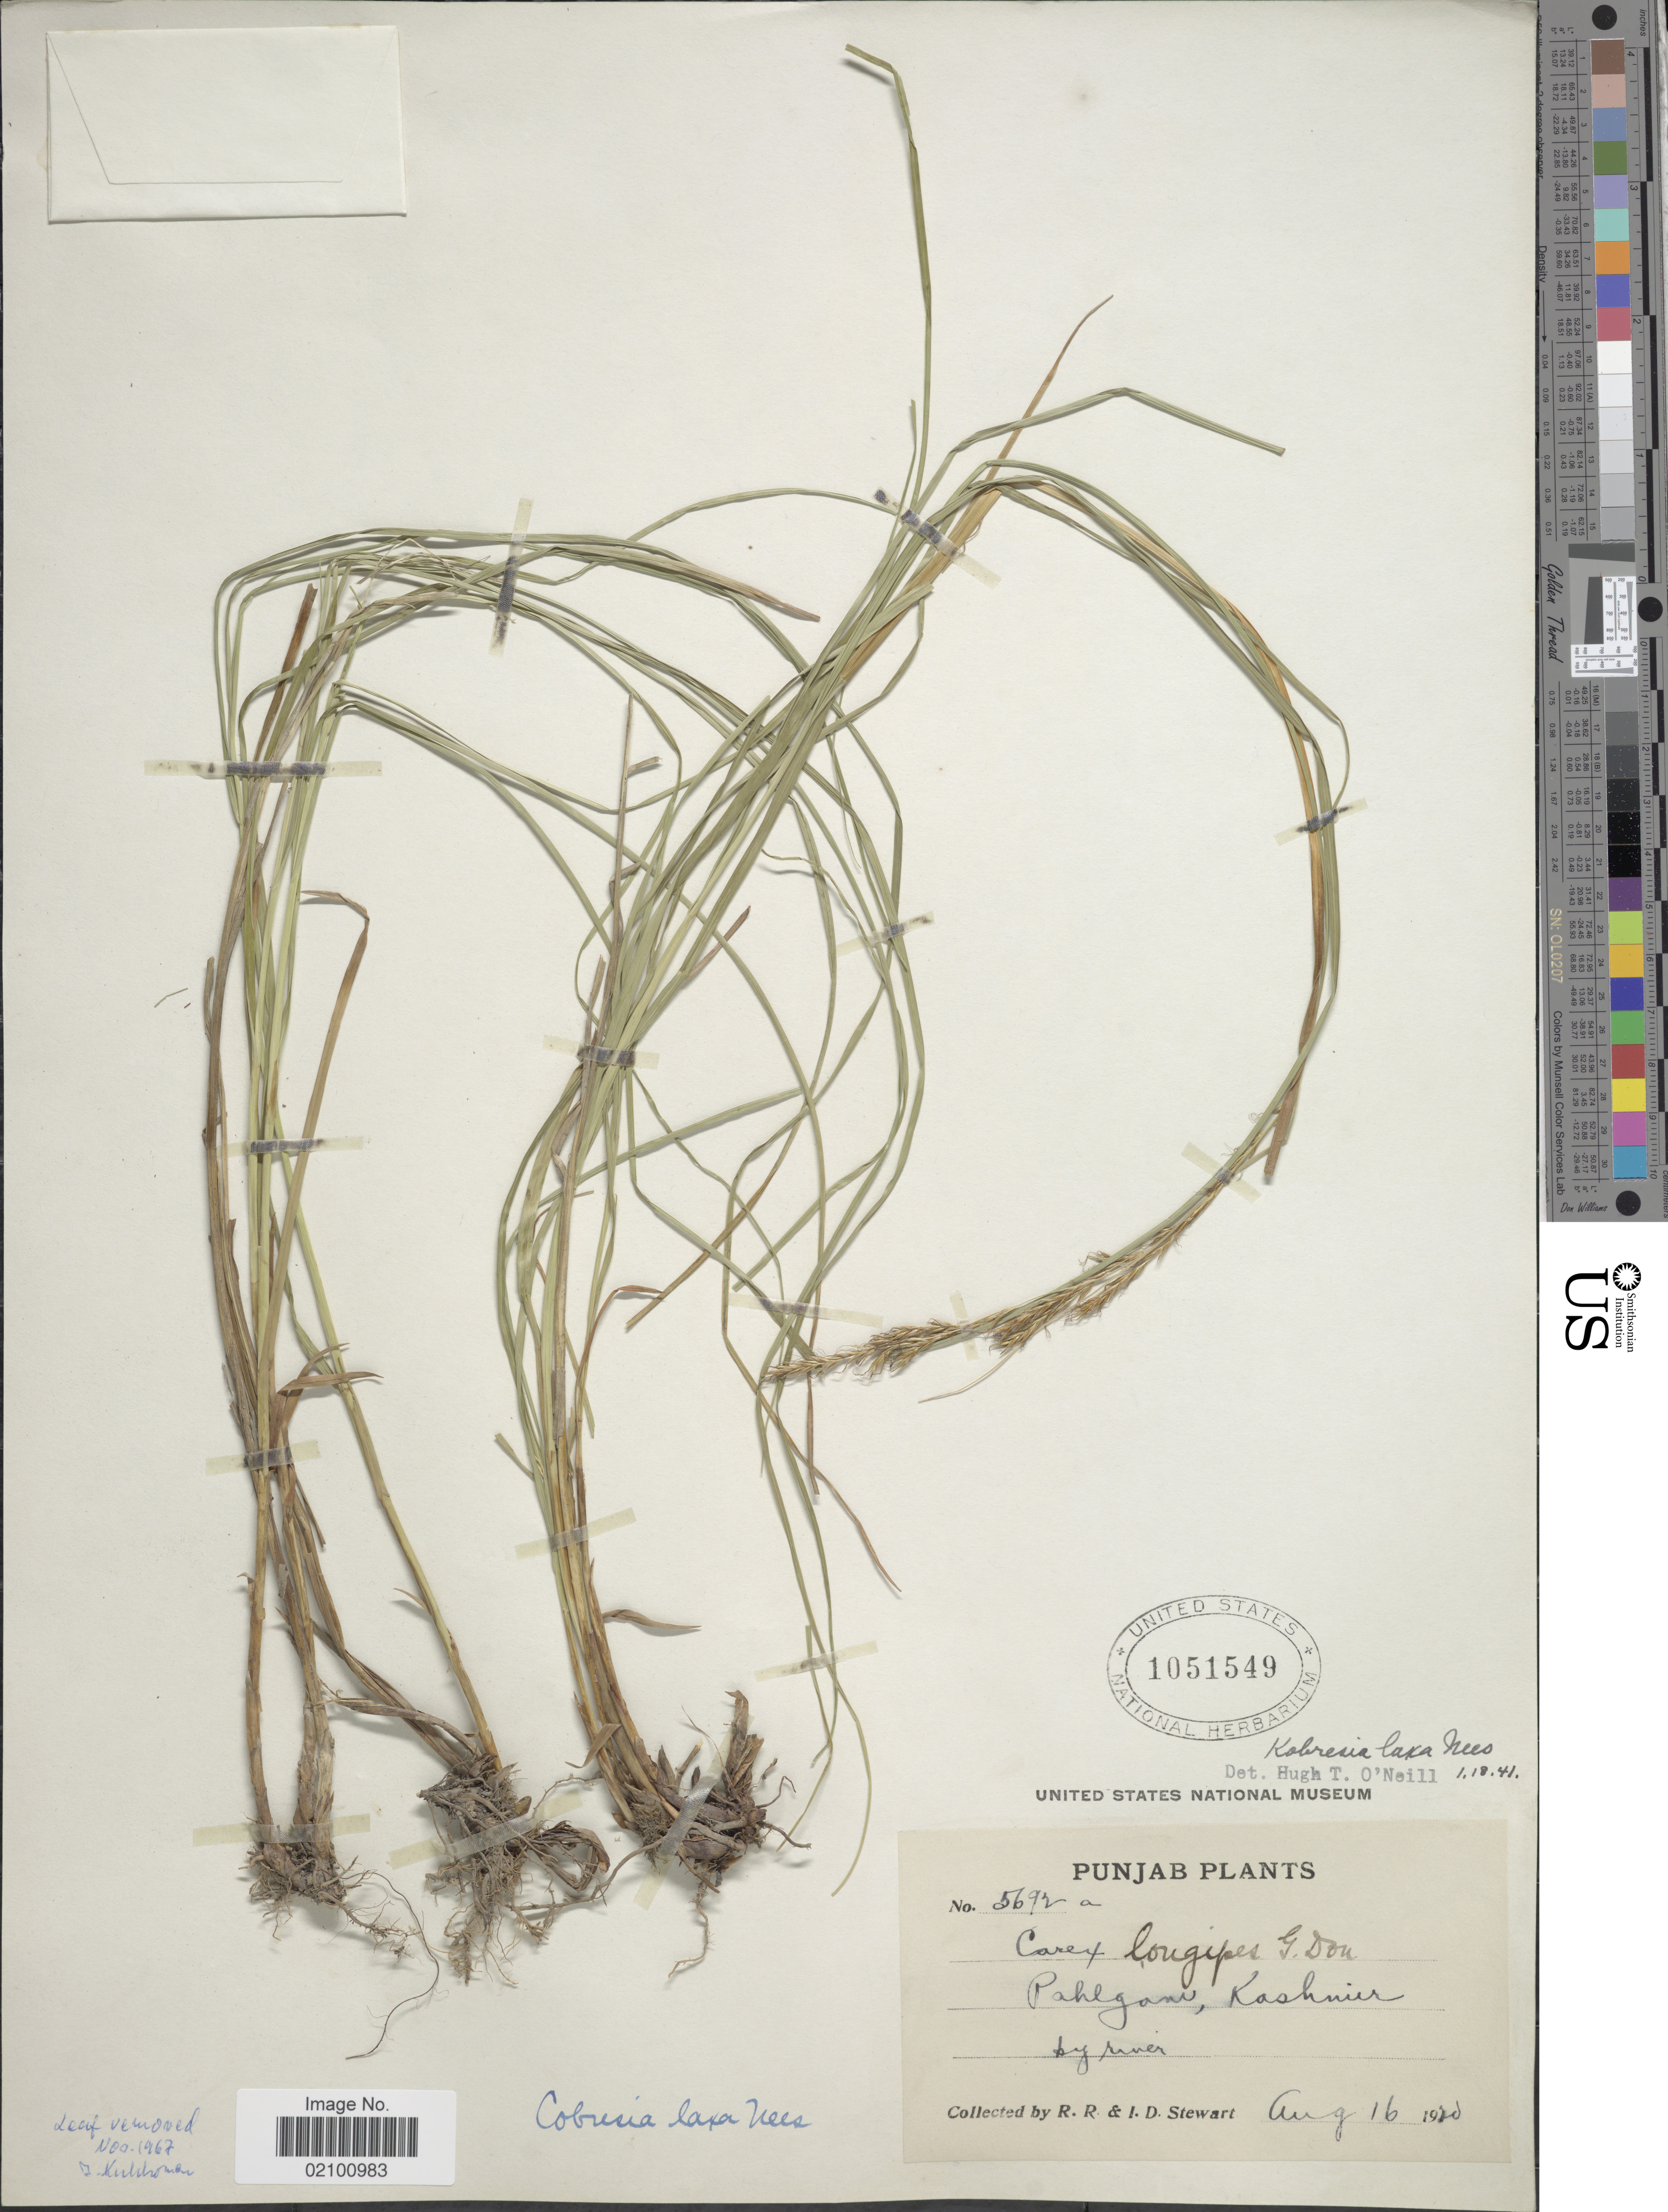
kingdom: Plantae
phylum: Tracheophyta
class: Liliopsida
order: Poales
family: Cyperaceae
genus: Carex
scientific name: Carex pseudolaxa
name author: (C.B. Clarke) O. Yano & S.R. Zhang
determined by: Strong, M. T., (US), Smithsonian Institution - National Museum of Natural History (UNITED STATES)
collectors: R. R. Stewart & I. Stewart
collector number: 5692a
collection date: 1920-08-16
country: India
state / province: Jammu and Kashmir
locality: Pahlgam, Kashmir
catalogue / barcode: US 1051549